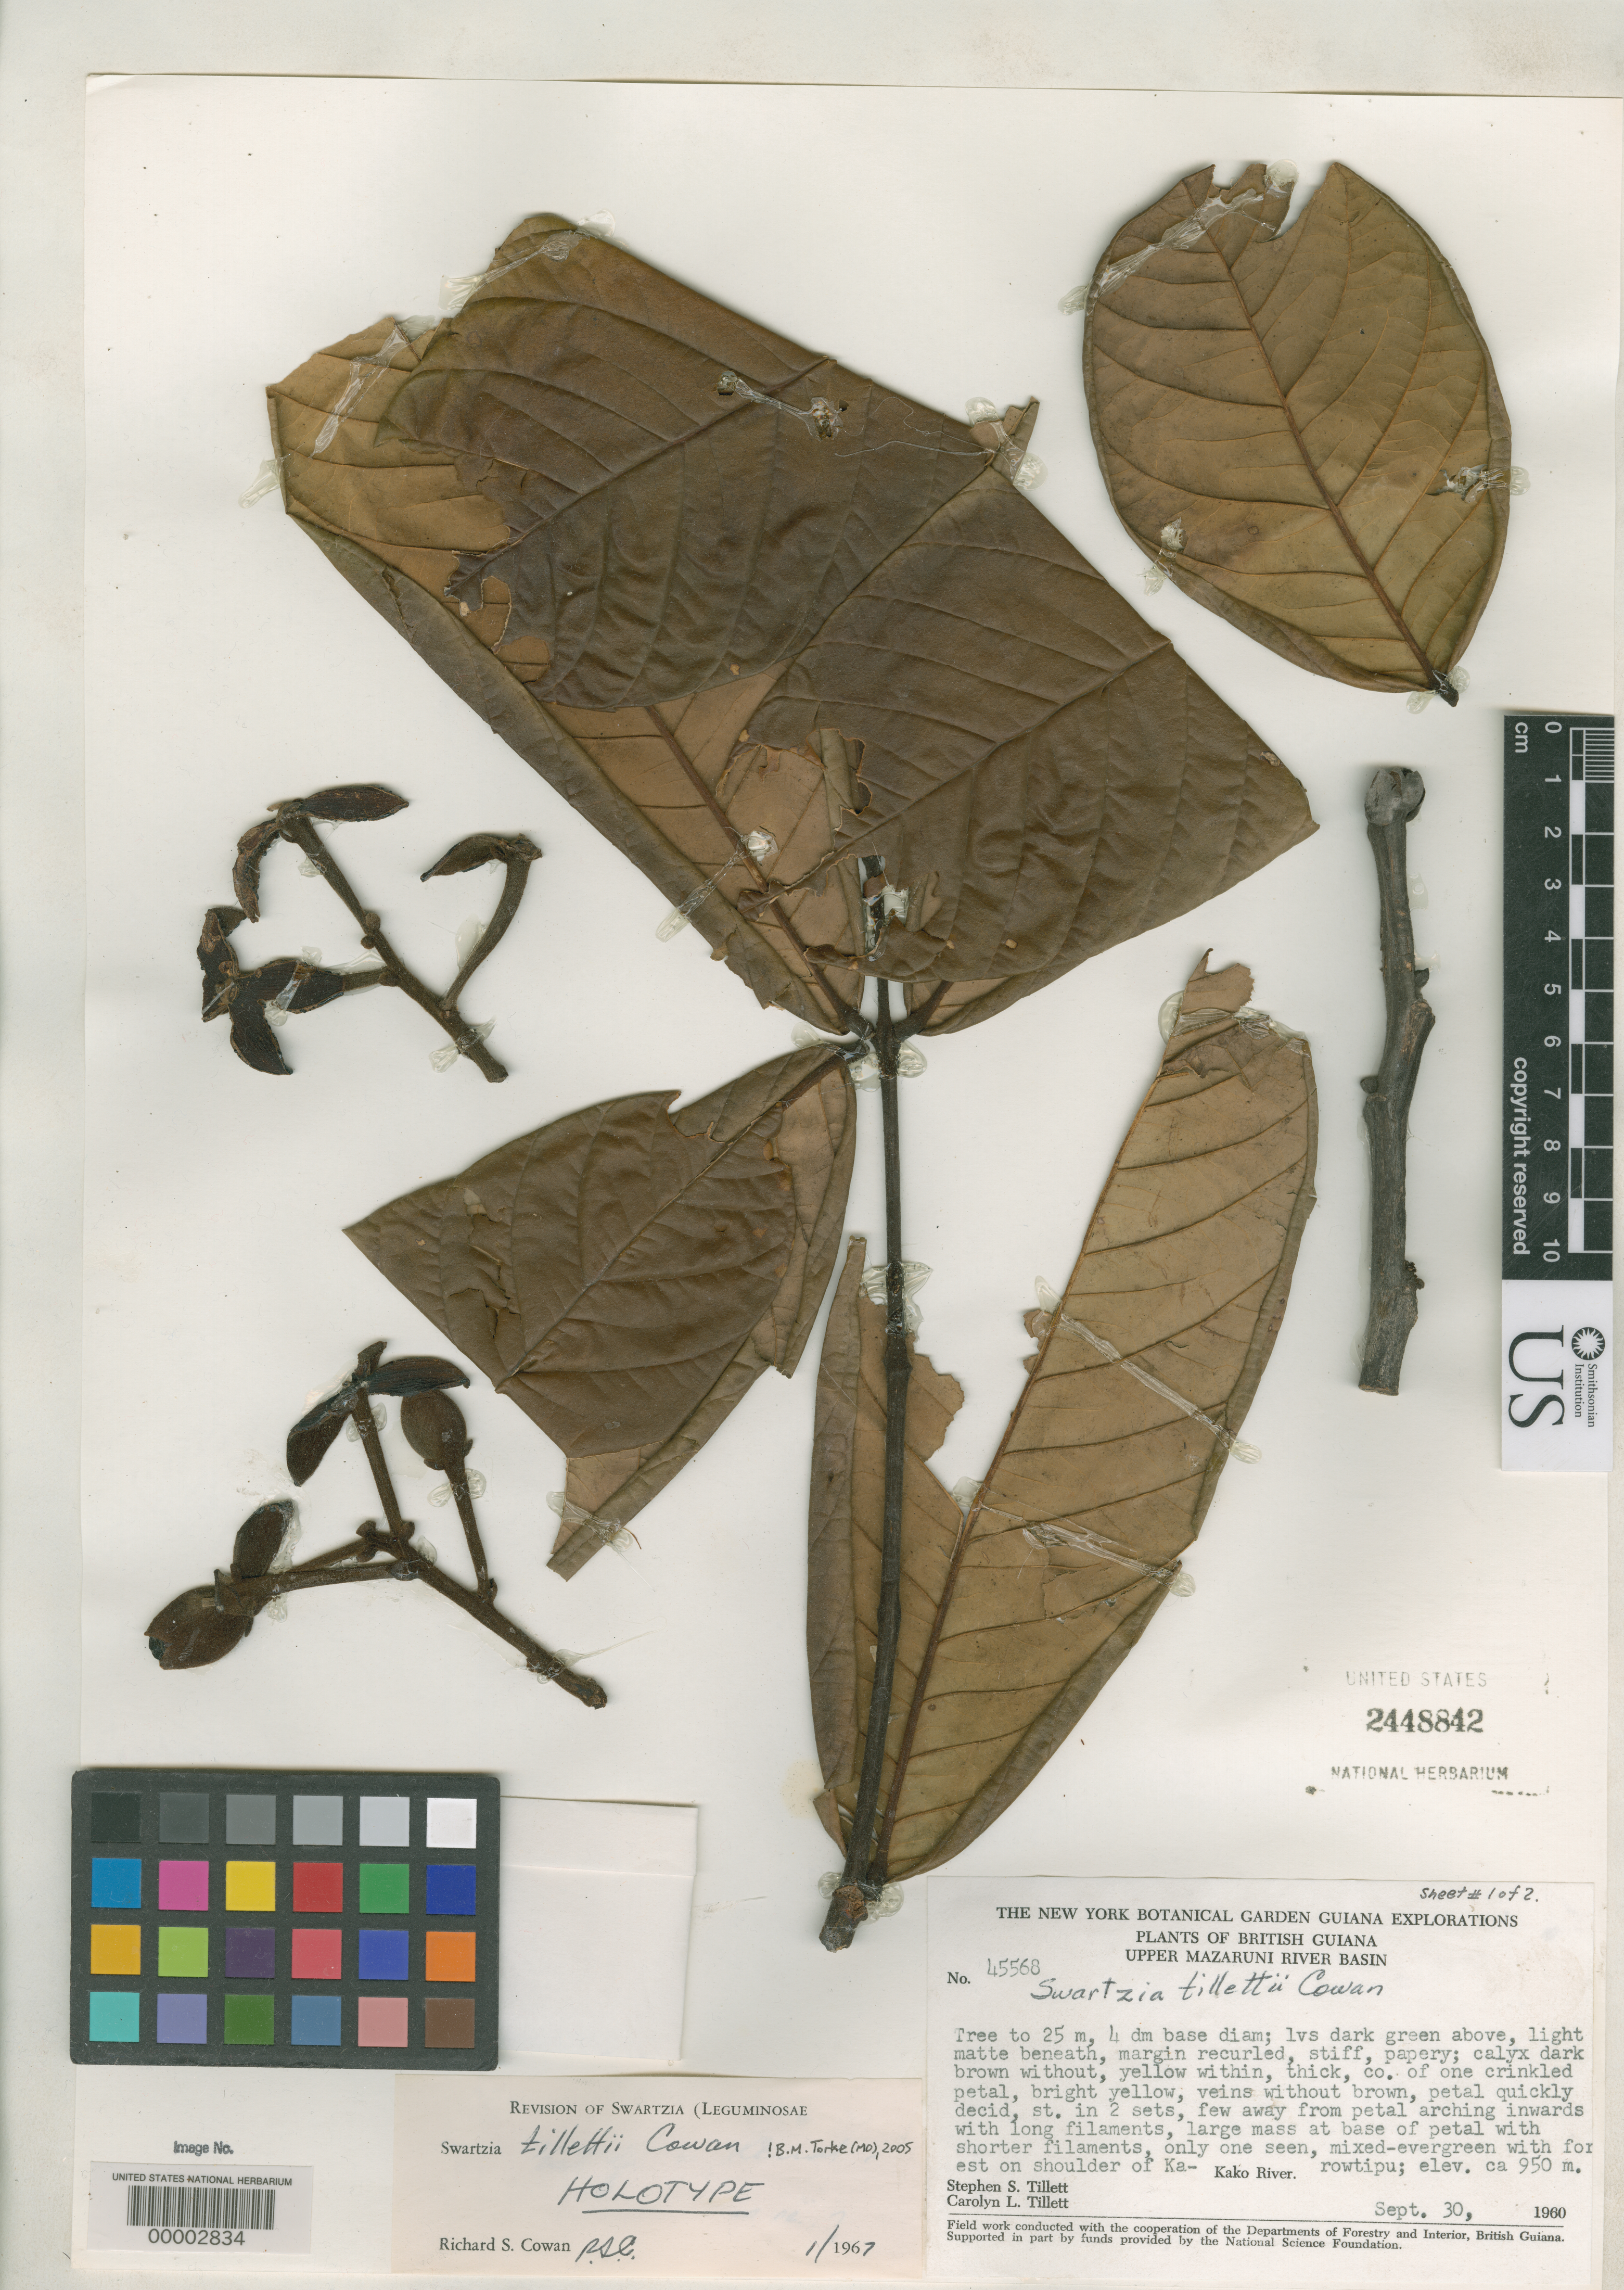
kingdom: Plantae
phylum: Tracheophyta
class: Magnoliopsida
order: Fabales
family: Fabaceae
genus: Swartzia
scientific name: Swartzia tillettii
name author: R.S. Cowan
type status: Holotype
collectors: S. S. Tillett & C. L. Tillett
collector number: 45568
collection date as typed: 30 Sep 1960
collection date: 1960-09-30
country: Guyana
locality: Karowtipu, Kako River, upper Mazazuni River Basin. Mazaruni / Potaro.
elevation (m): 950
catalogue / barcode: US 2448842